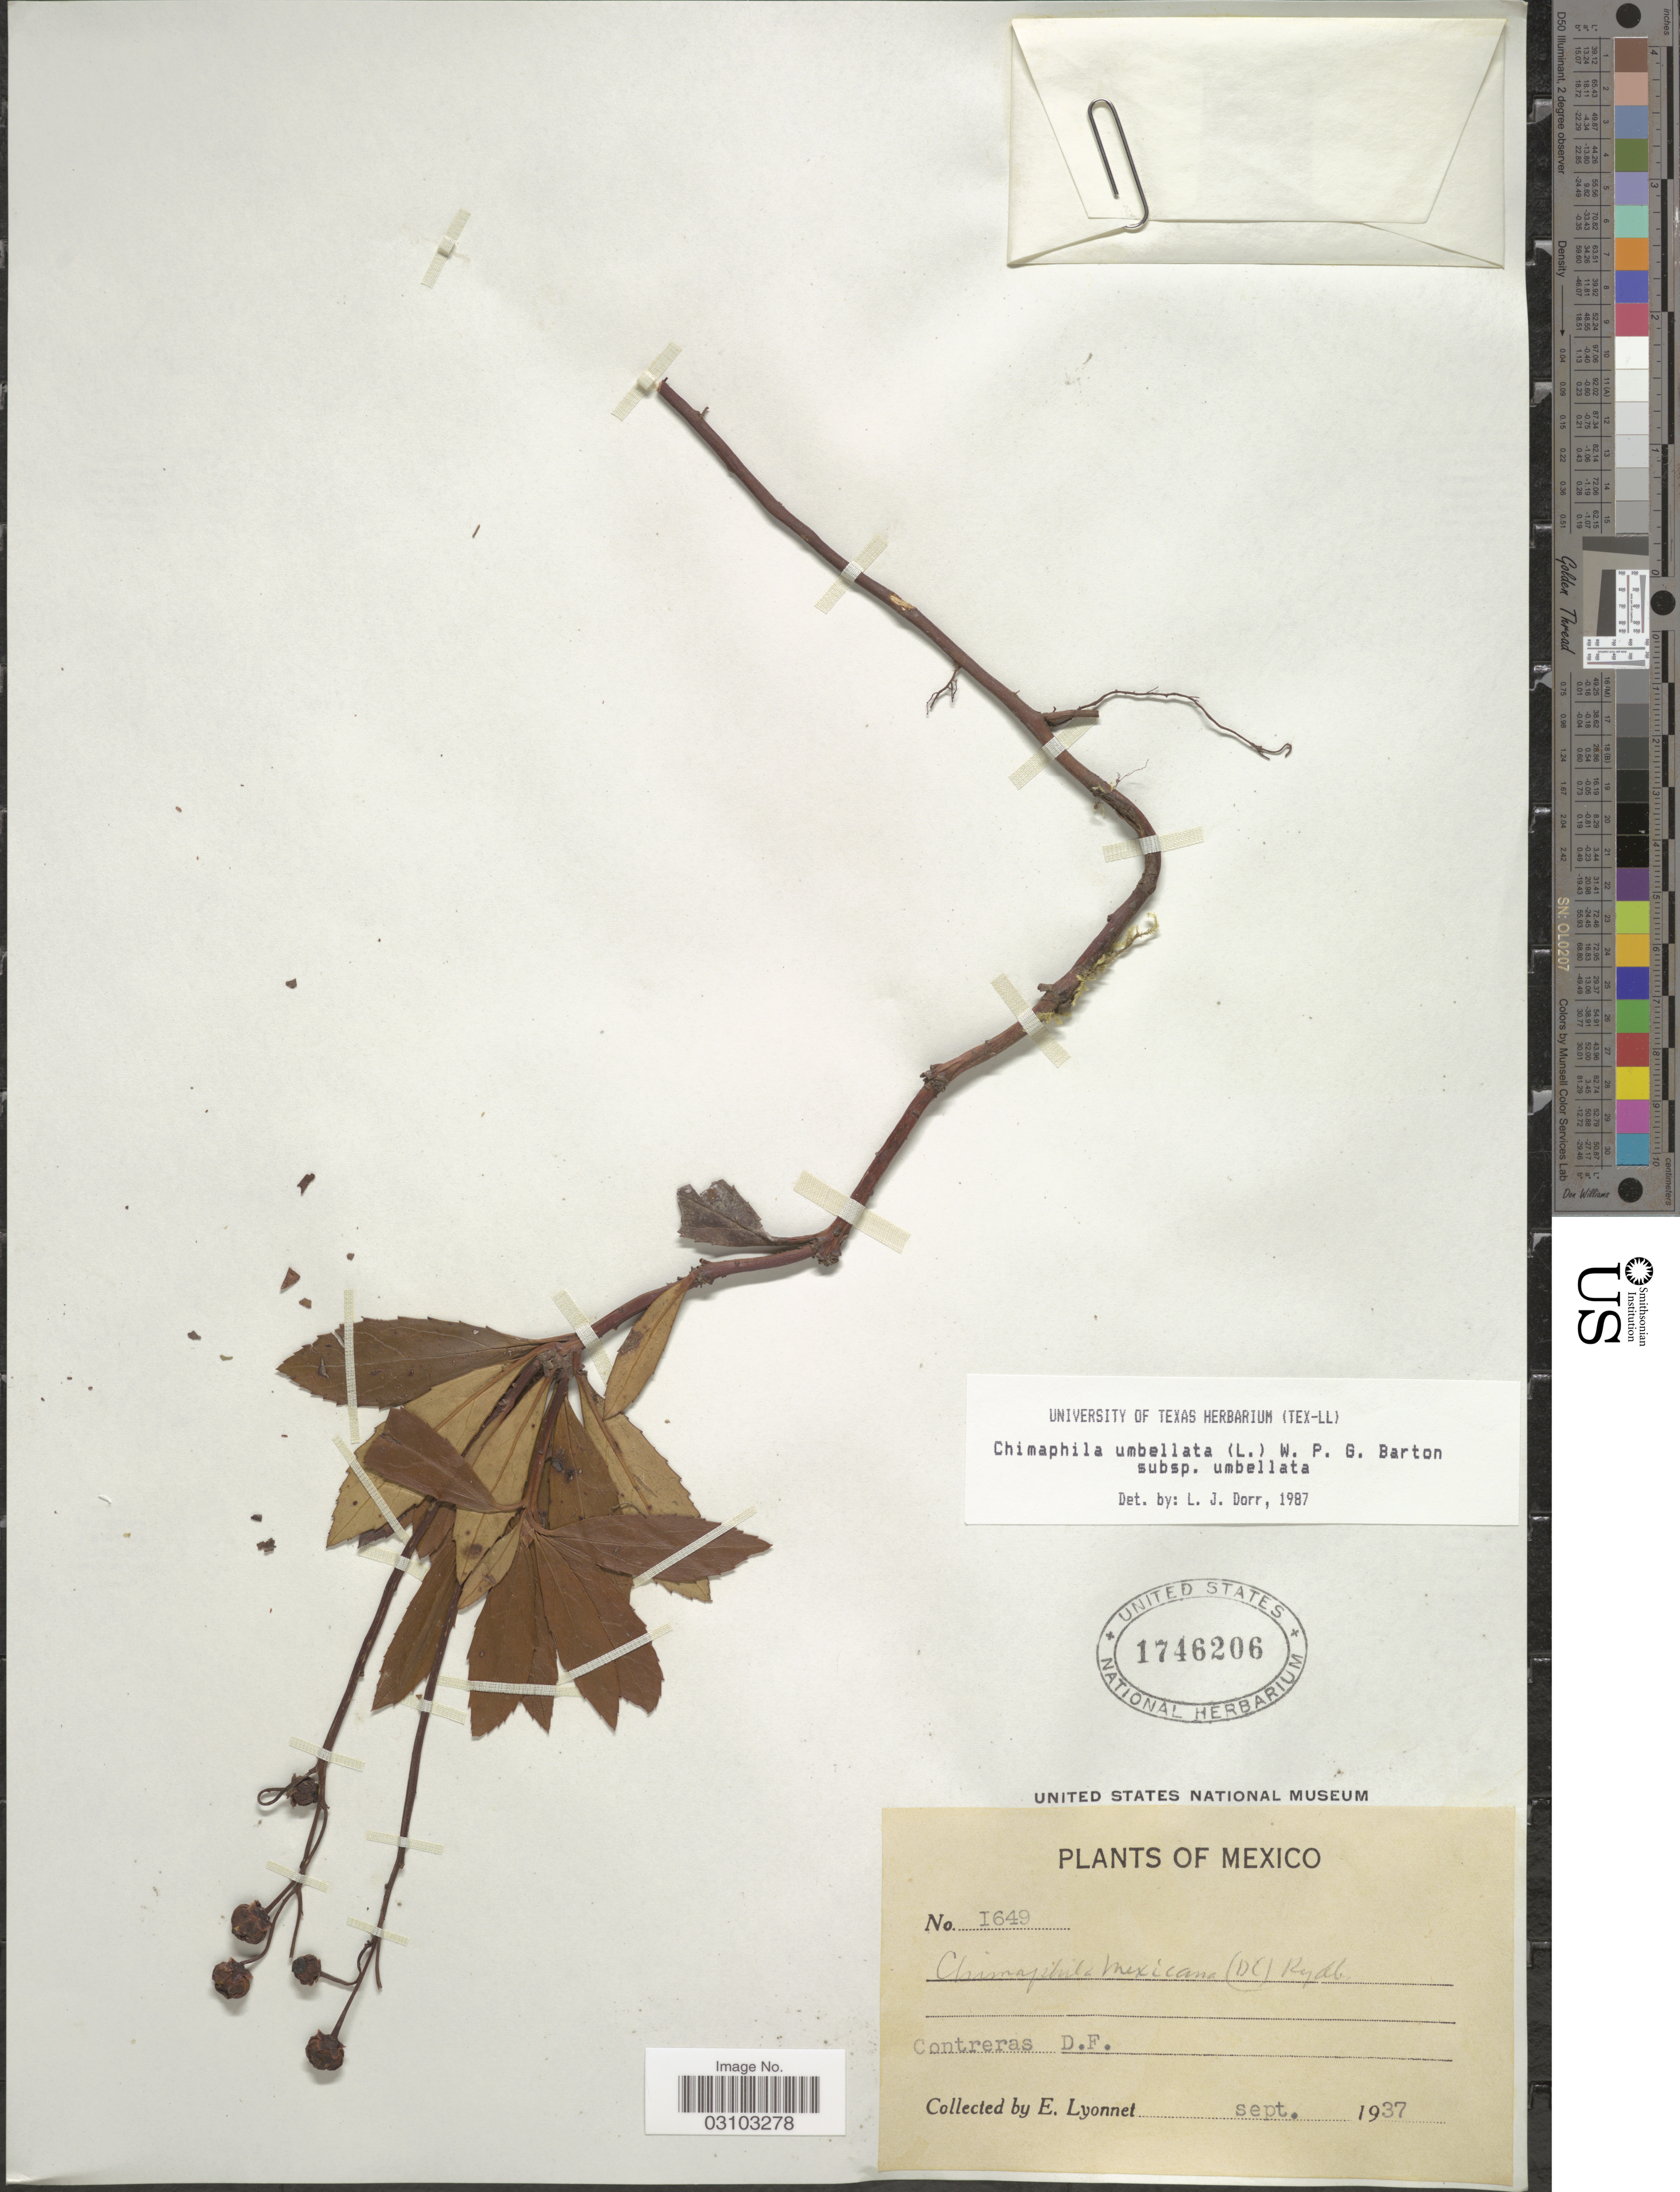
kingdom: Plantae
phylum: Tracheophyta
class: Magnoliopsida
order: Ericales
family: Ericaceae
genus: Chimaphila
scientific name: Chimaphila umbellata subsp. umbellata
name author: (L.) W.P.C. Barton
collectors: E. Lyonnet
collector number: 1649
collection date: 1937-09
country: Mexico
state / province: Distrito Federal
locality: Contreras, D.F.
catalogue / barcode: US 1746206